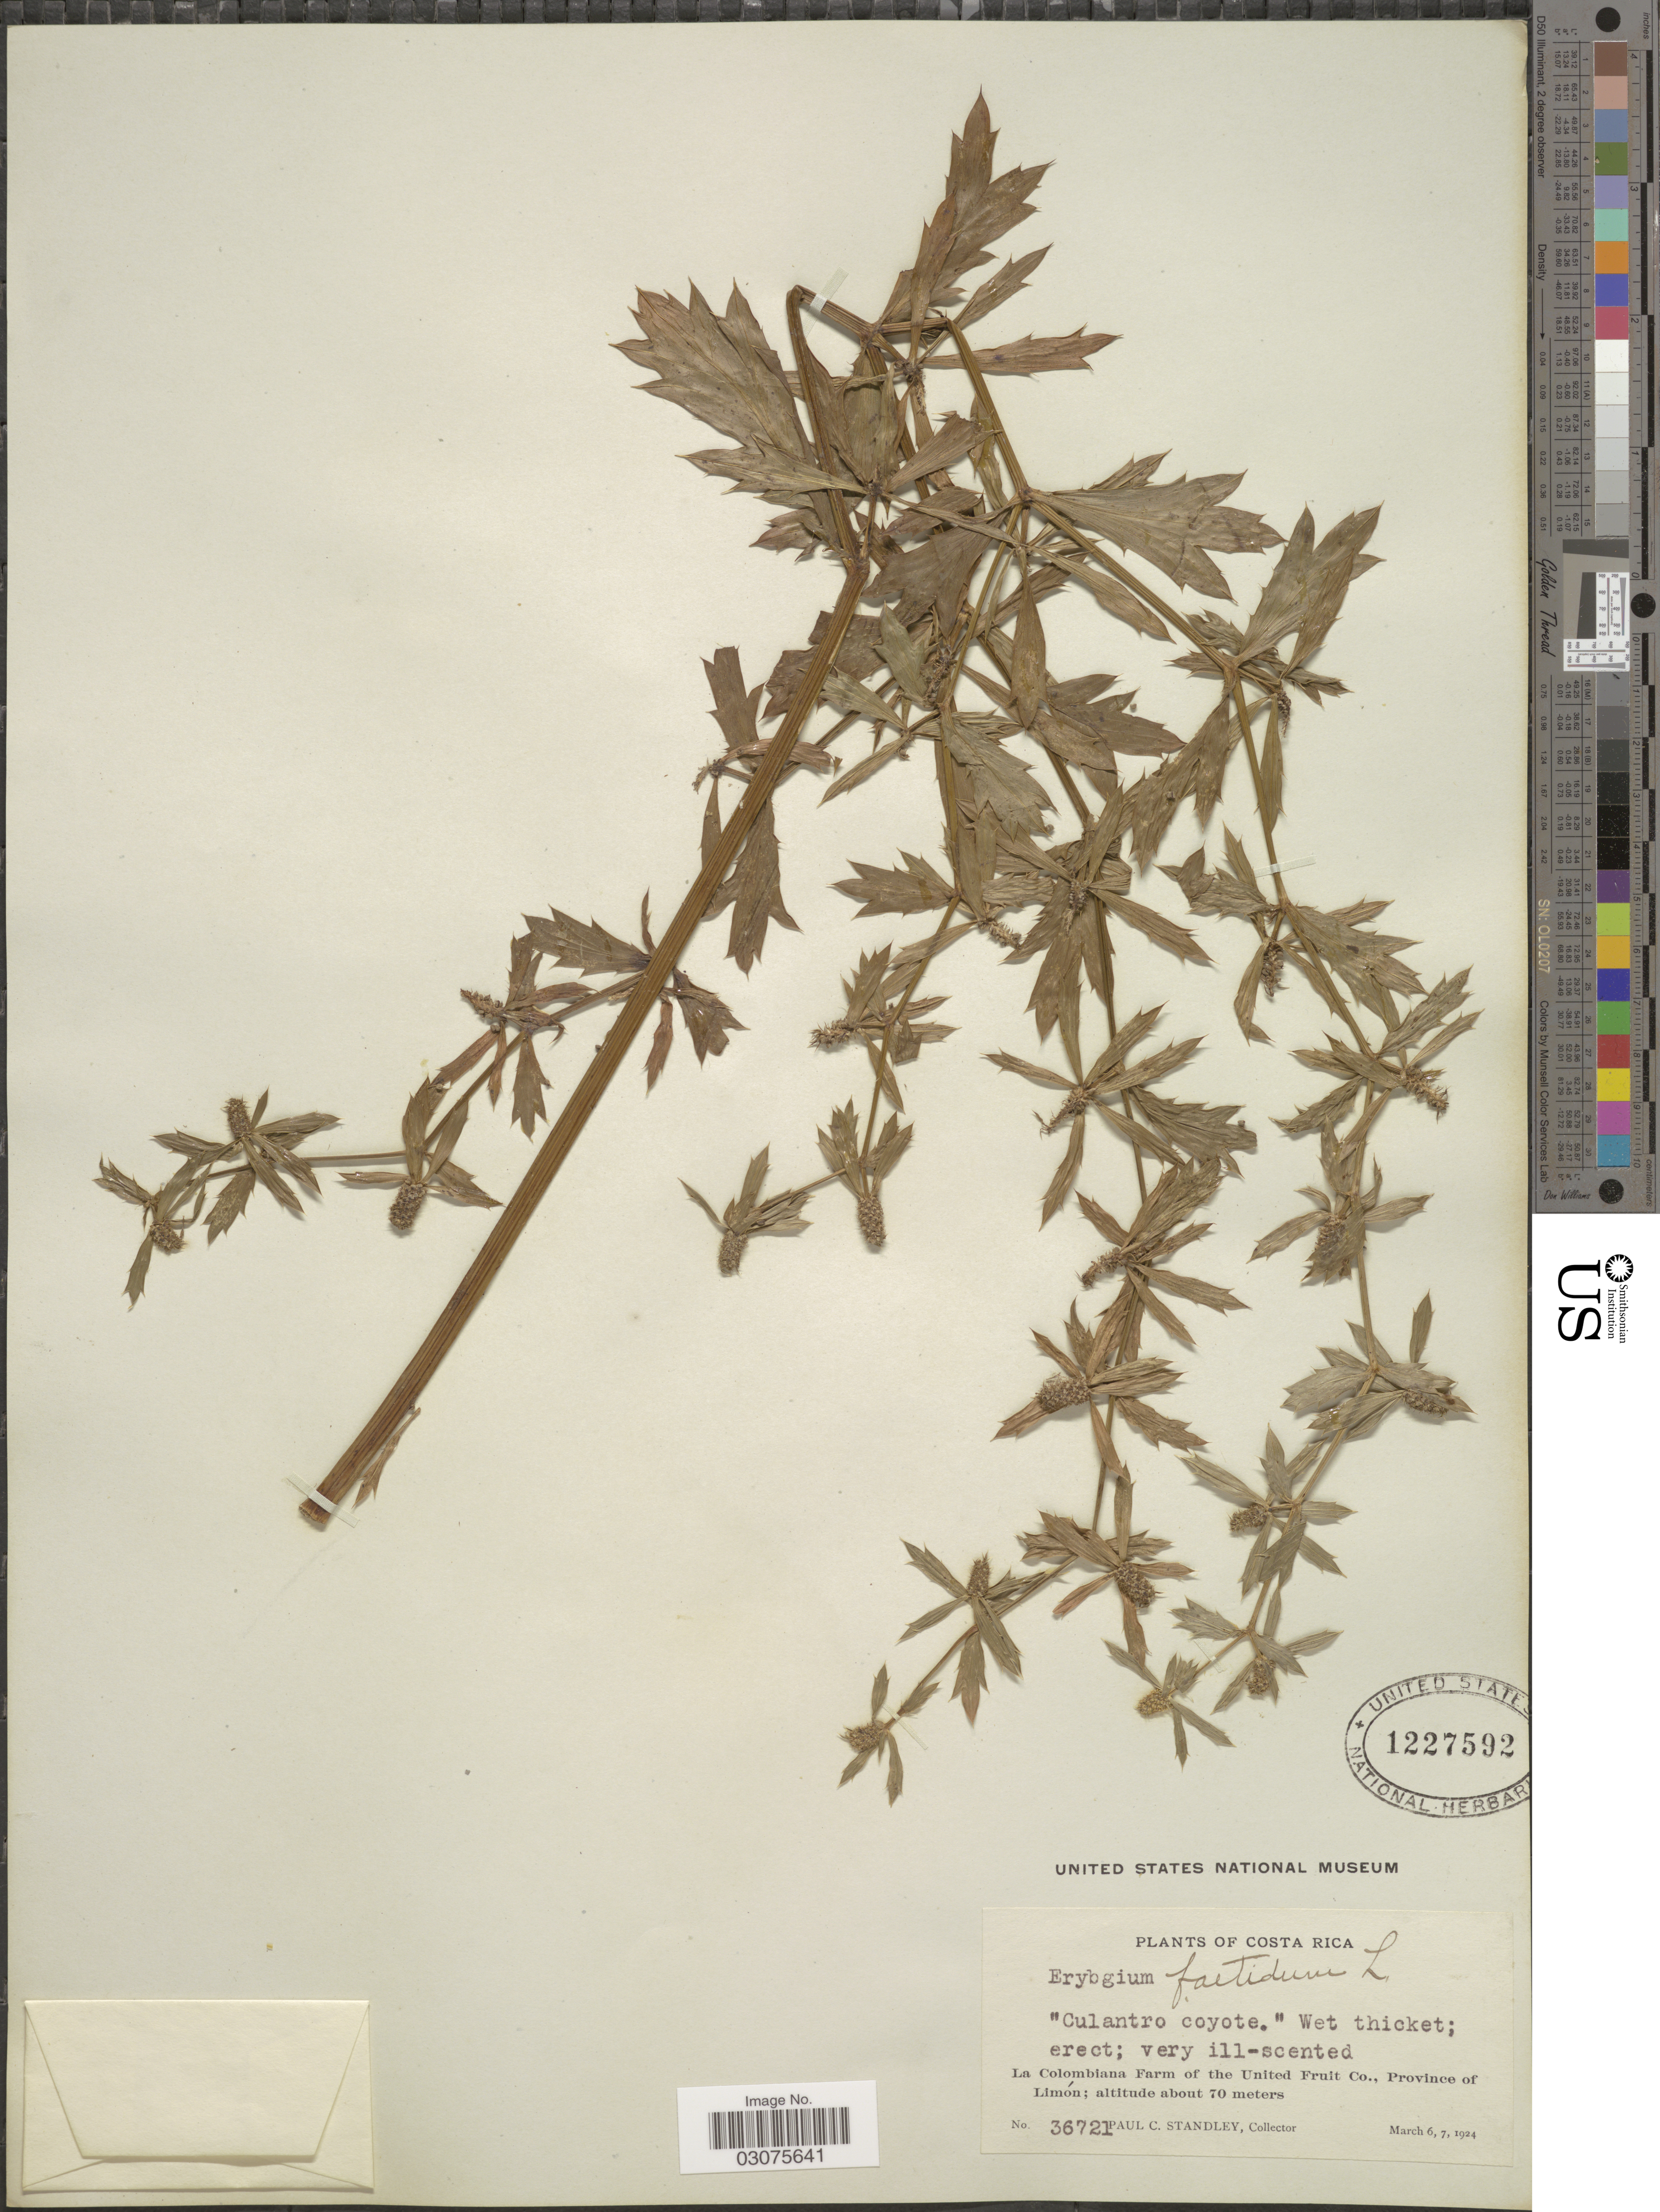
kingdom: Plantae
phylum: Tracheophyta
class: Magnoliopsida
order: Apiales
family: Apiaceae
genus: Eryngium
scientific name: Eryngium foetidum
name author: L.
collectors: P. C. Standley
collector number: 36721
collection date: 1924-03-06/1924-03-07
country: Costa Rica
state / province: Limón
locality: La Colombiana Farm of the United Fruit Co.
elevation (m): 70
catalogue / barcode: US 1227592